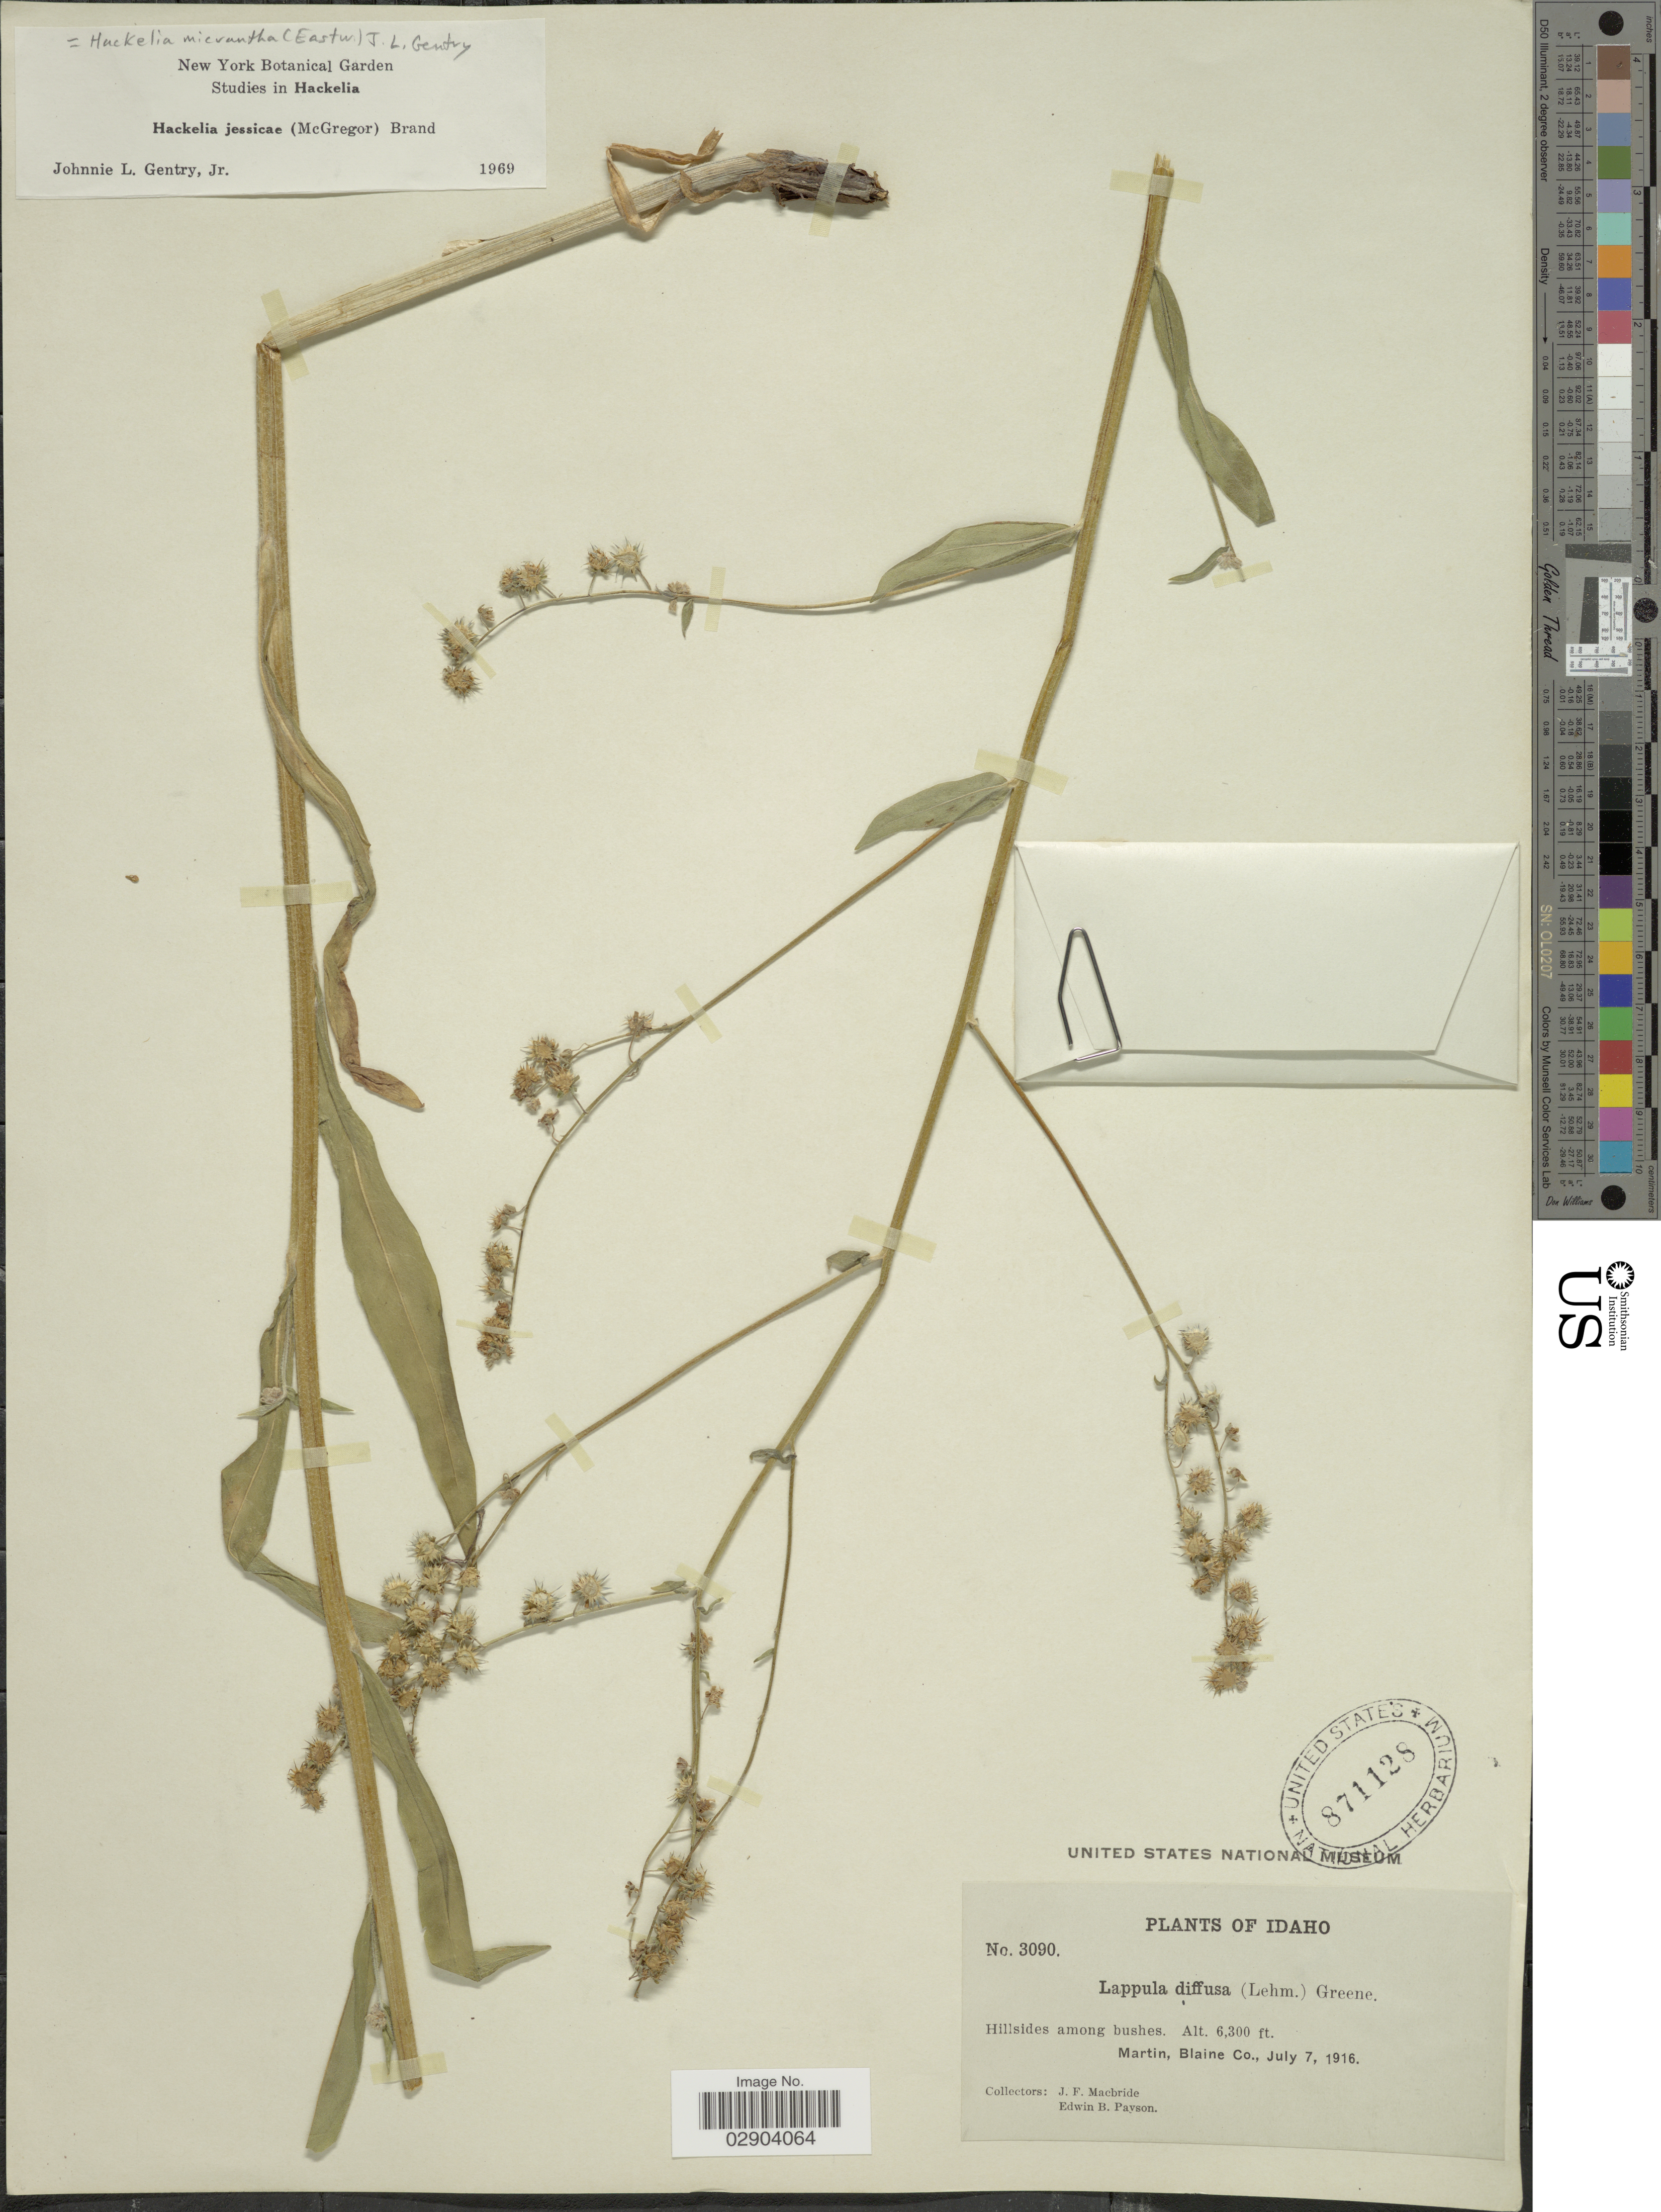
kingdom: Plantae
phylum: Tracheophyta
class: Magnoliopsida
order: Boraginales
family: Boraginaceae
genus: Hackelia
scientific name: Hackelia micrantha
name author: (Eastw.) J.L. Gentry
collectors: J. F. Macbride & E. B. Payson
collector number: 3090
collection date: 1916-07-07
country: United States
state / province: Idaho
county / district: Blaine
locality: Hillsides among bushes. Martin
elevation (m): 1920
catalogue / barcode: US 871128